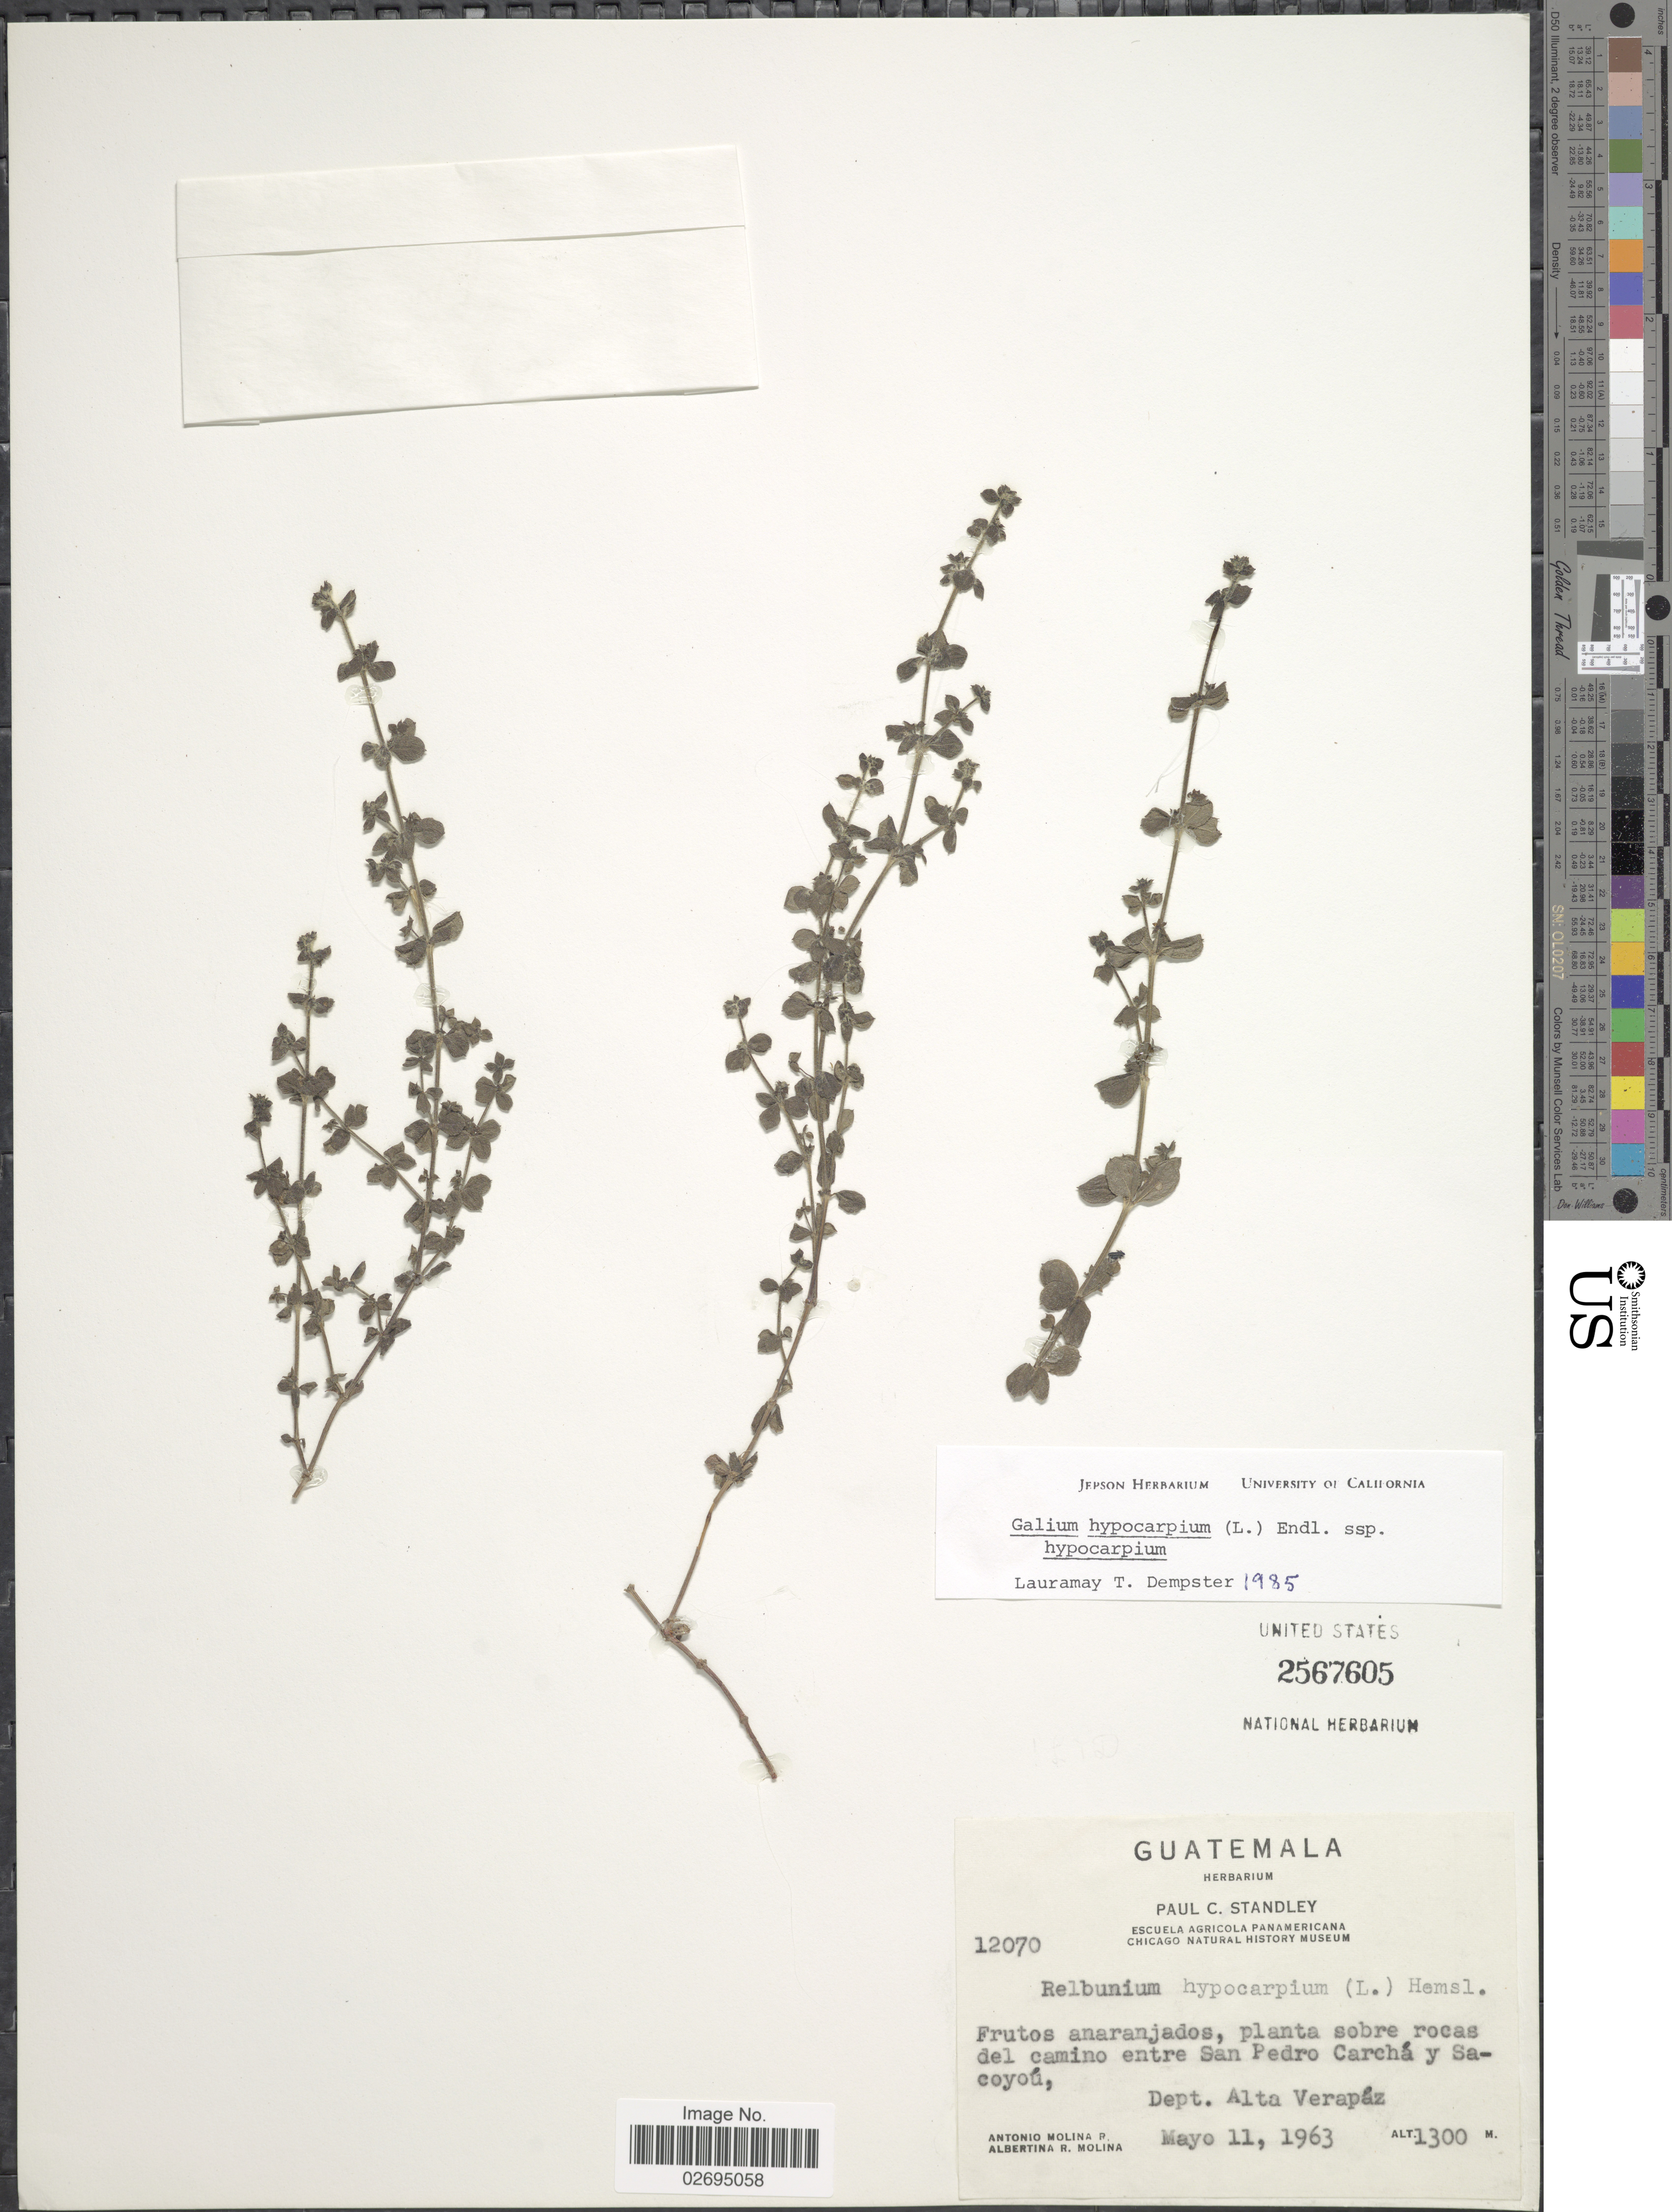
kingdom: Plantae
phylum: Tracheophyta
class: Magnoliopsida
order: Gentianales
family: Rubiaceae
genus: Galium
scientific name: Galium hypocarpium subsp. hypocarpium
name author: (L.) Endl. ex Griseb.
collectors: A. Molina R. & A. R. Molina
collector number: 12070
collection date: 1963-05-11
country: Guatemala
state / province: Alta Verapaz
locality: Camino entre San Pedro Carchá y Sacoyoú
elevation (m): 1300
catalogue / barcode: US 2567605